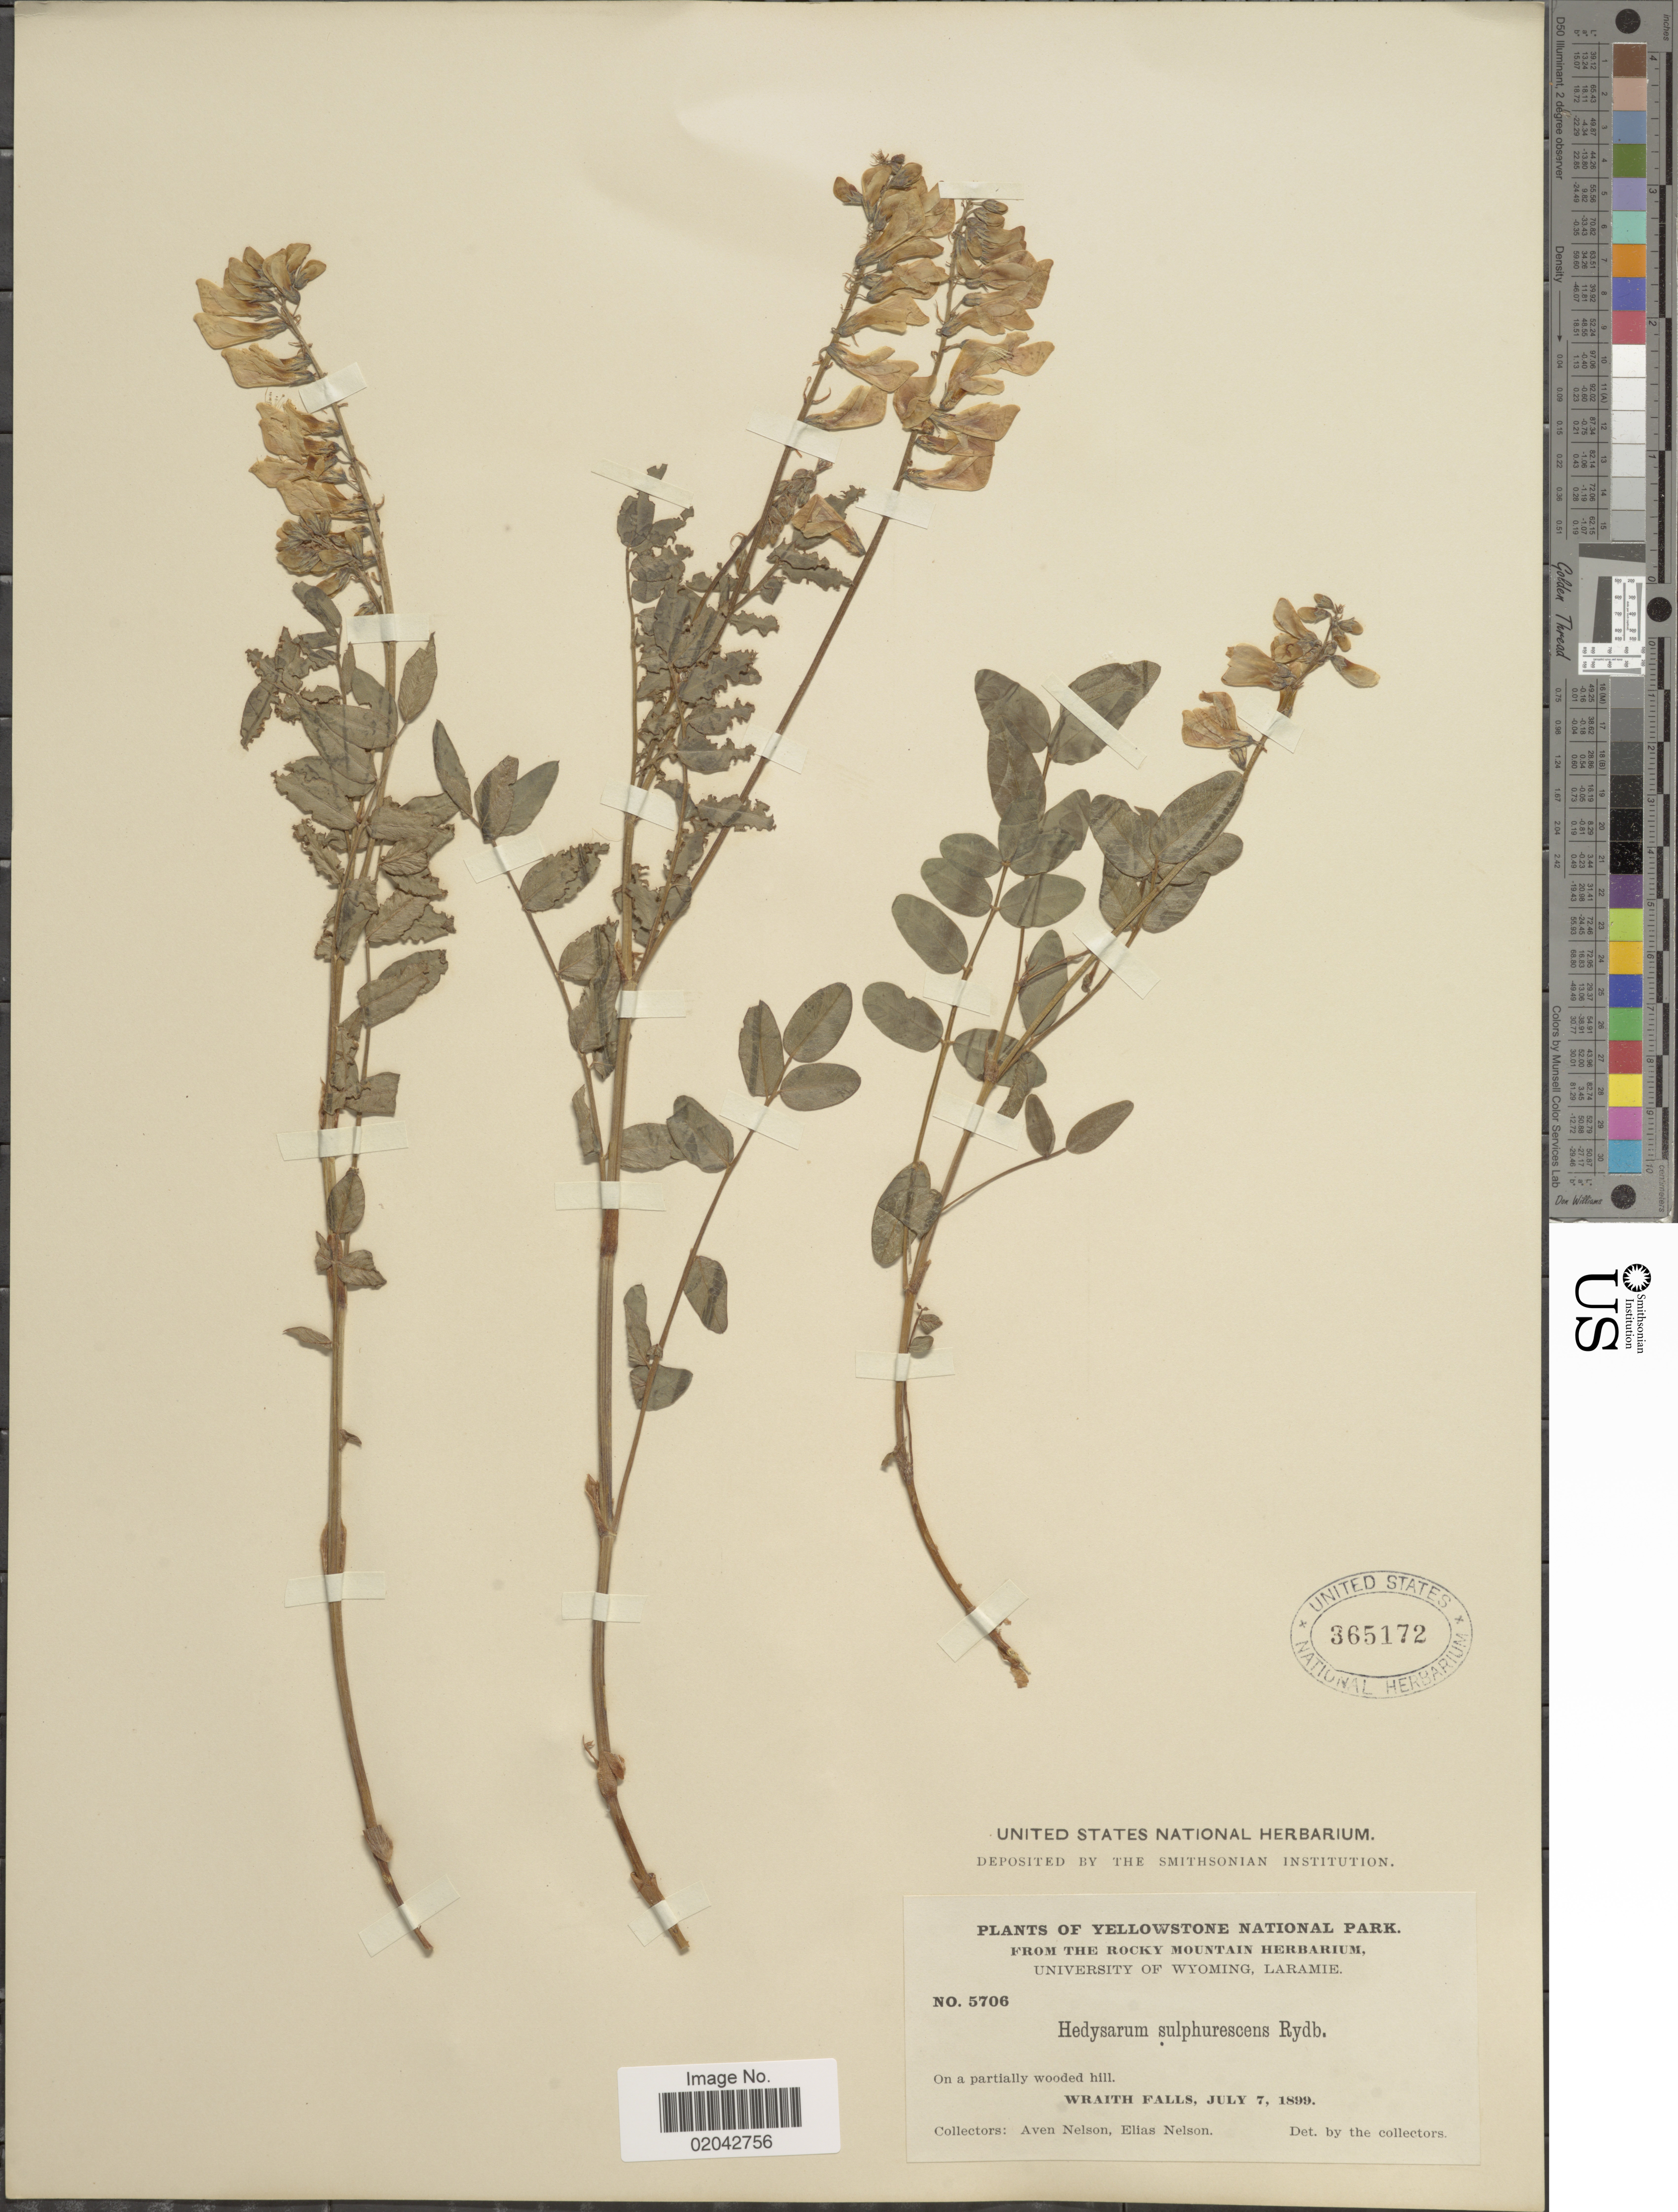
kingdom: Plantae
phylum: Tracheophyta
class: Magnoliopsida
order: Fabales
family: Fabaceae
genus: Hedysarum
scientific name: Hedysarum sulphurescens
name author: Rydb.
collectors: A. Nelson & E. Nelson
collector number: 5706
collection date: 1899-07-07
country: United States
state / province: Wyoming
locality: Yellowstone National Park, on a partially wooded hill, Wraith Falls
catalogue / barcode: US 365172